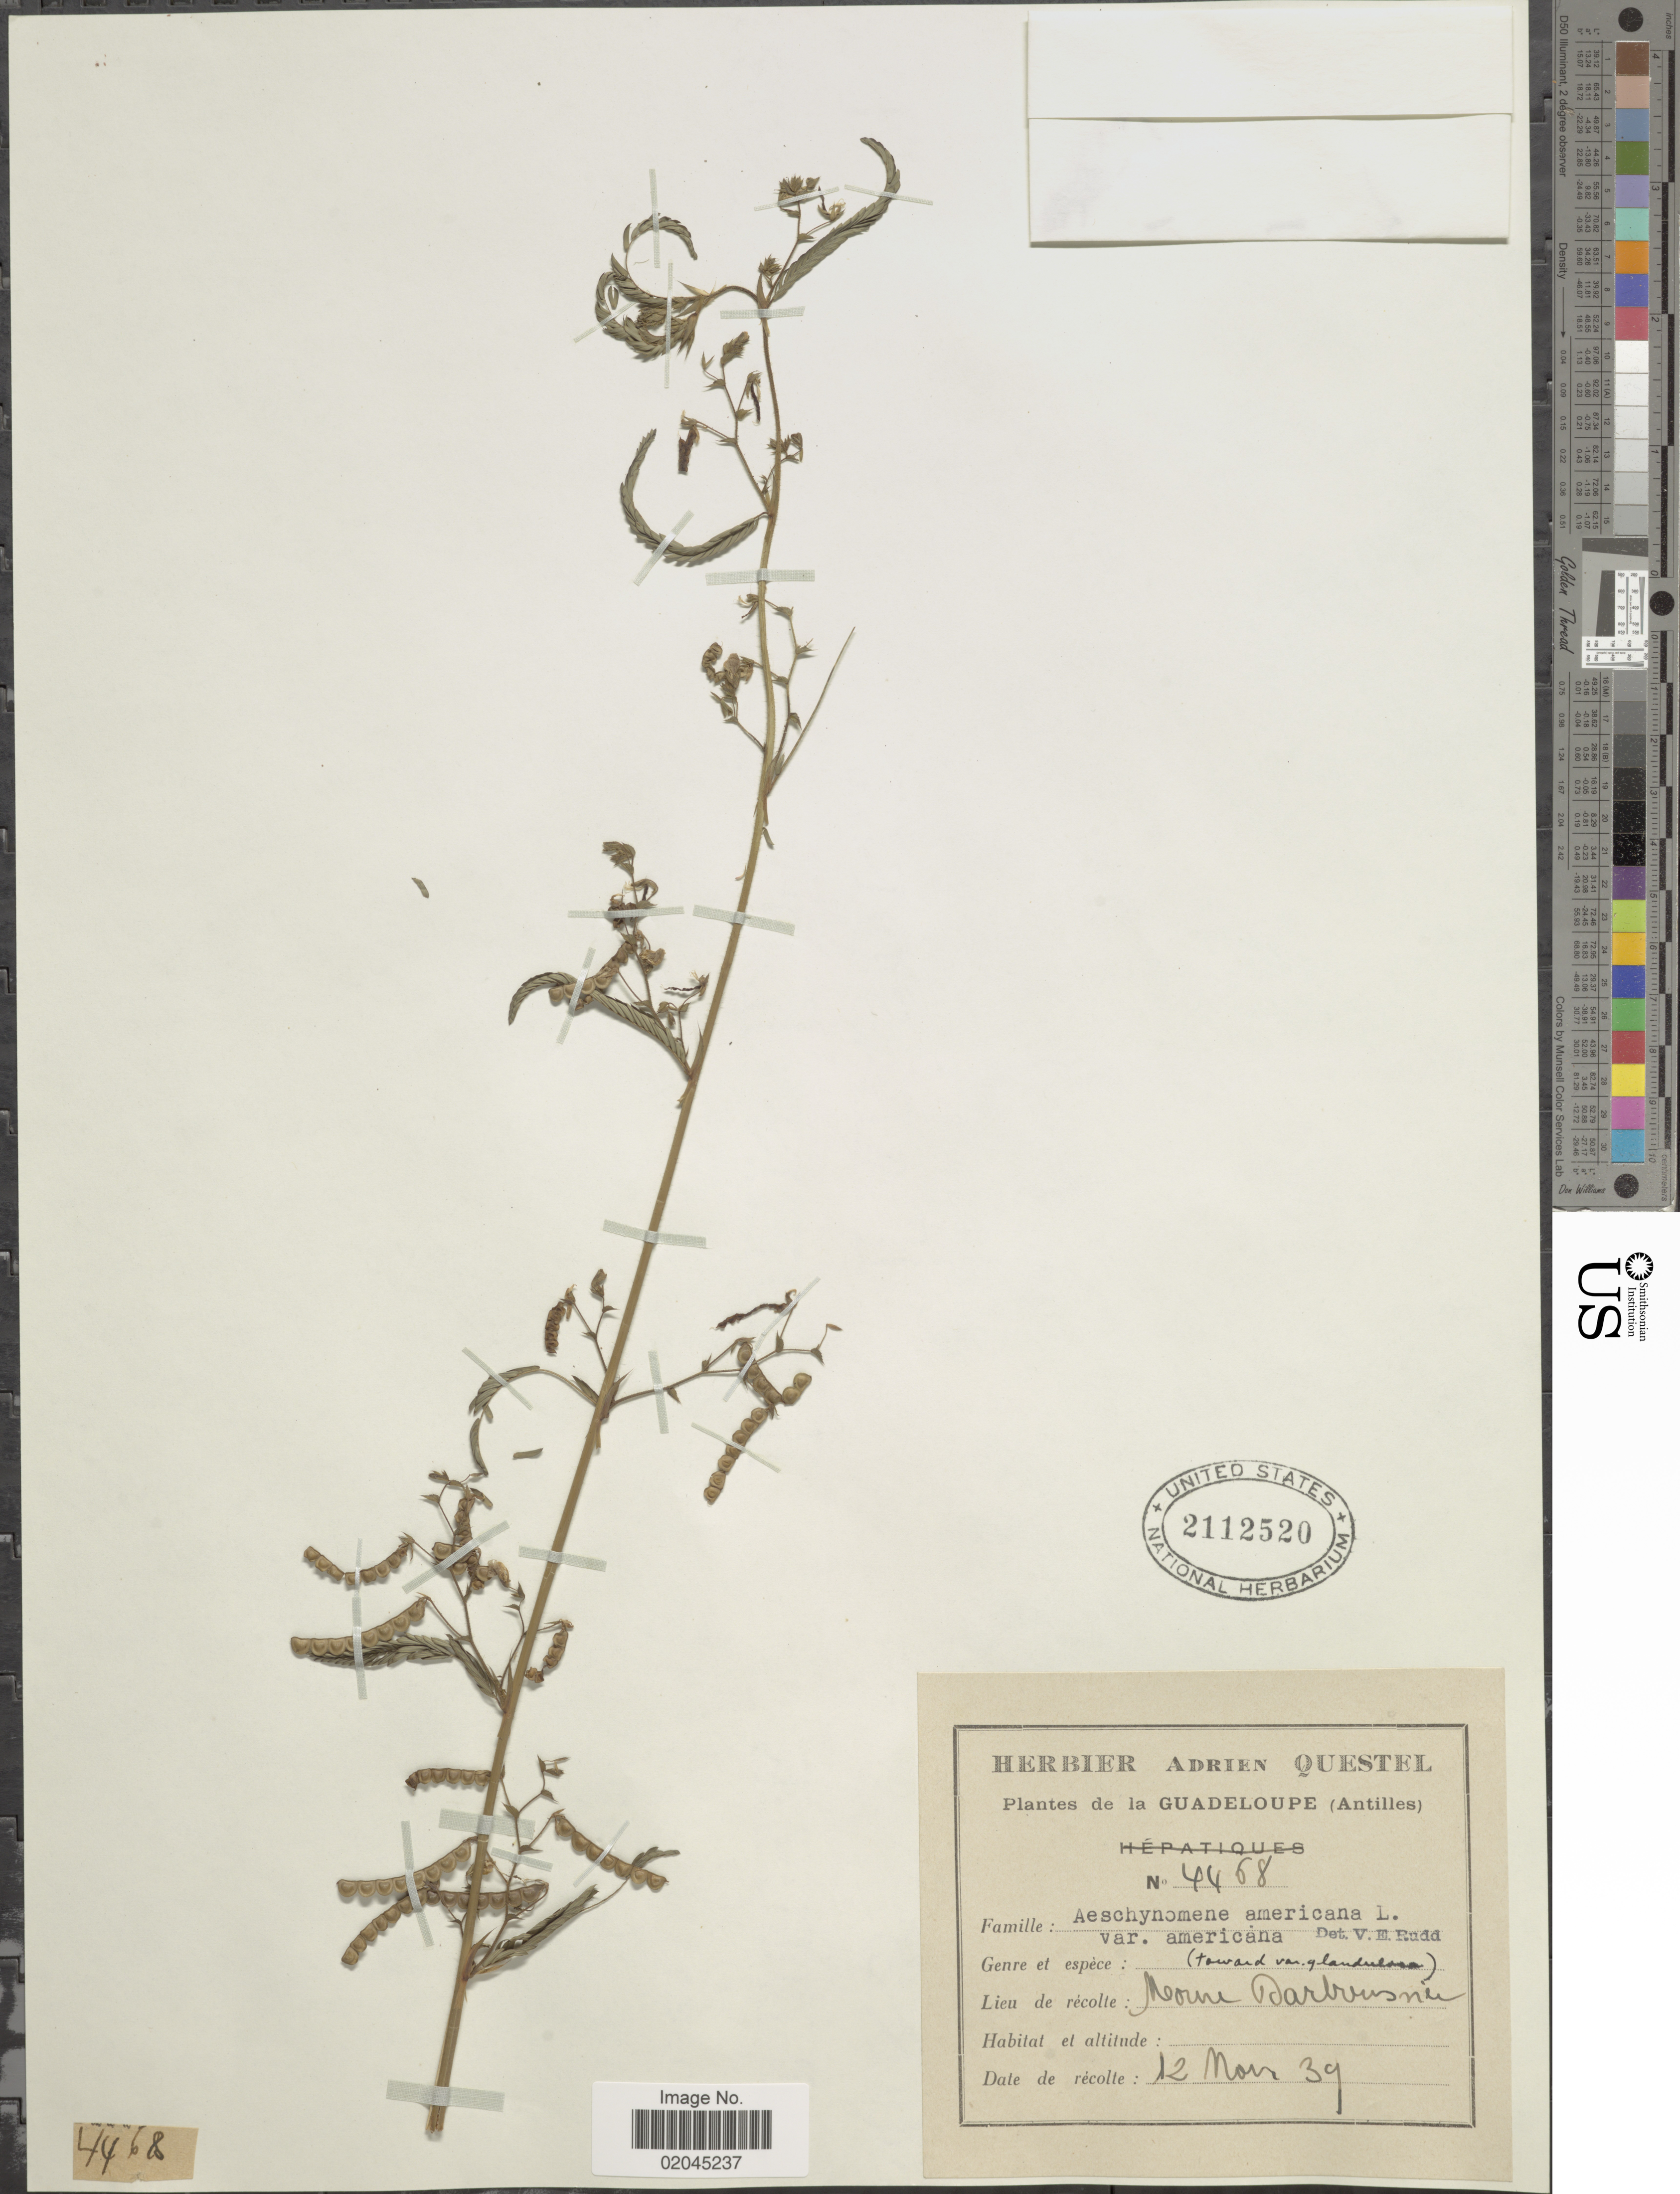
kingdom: Plantae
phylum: Tracheophyta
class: Magnoliopsida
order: Fabales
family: Fabaceae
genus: Aeschynomene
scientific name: Aeschynomene americana var. americana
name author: L.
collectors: ex herb. A. Questal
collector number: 4468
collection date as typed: Transcribed d/m/y: 12/3/39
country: Guadeloupe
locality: (Antilles), Morne Barboussé [interpreted]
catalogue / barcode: US 2112520